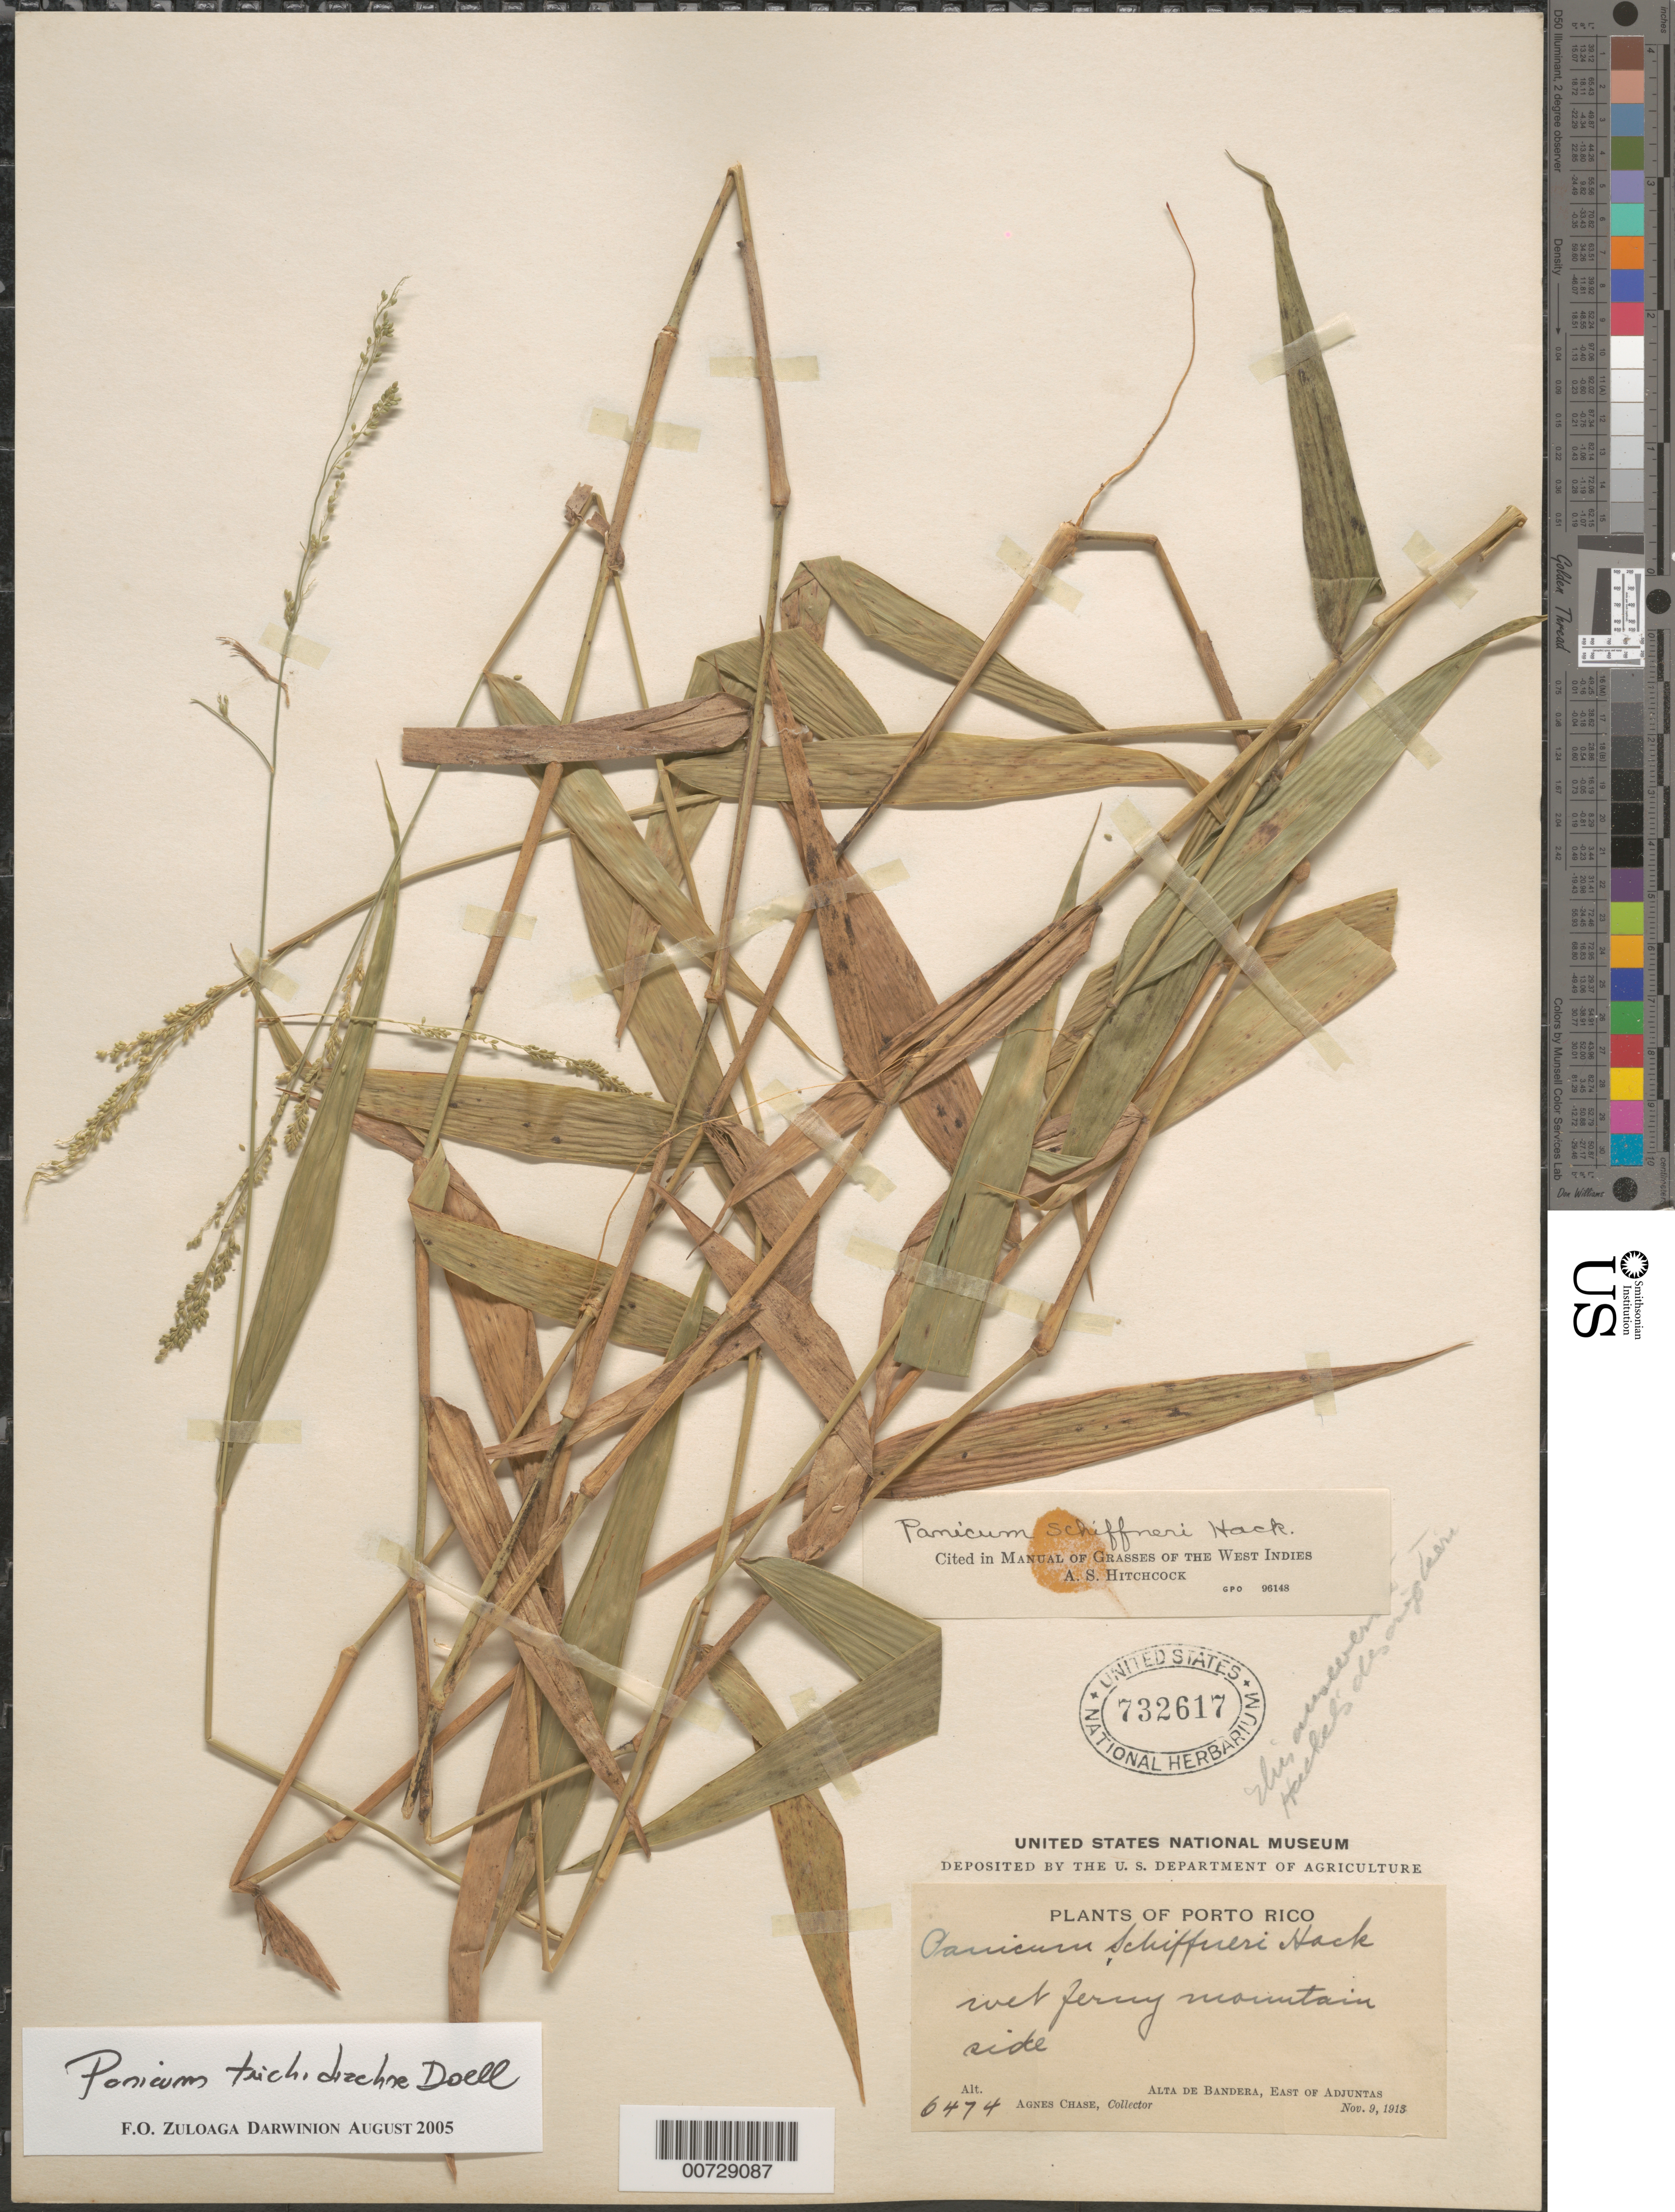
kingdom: Plantae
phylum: Tracheophyta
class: Liliopsida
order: Poales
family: Poaceae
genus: Panicum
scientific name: Panicum trichidiachne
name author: Döll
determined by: Hitchcock, Albert S.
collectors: A. Chase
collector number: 6474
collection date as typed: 09 Nov 1913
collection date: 1913-11-09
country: Puerto Rico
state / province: Adjuntas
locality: Alta de Bandera, E of Adjuntas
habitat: Wet ferny mountain side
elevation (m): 700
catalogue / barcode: US 732617